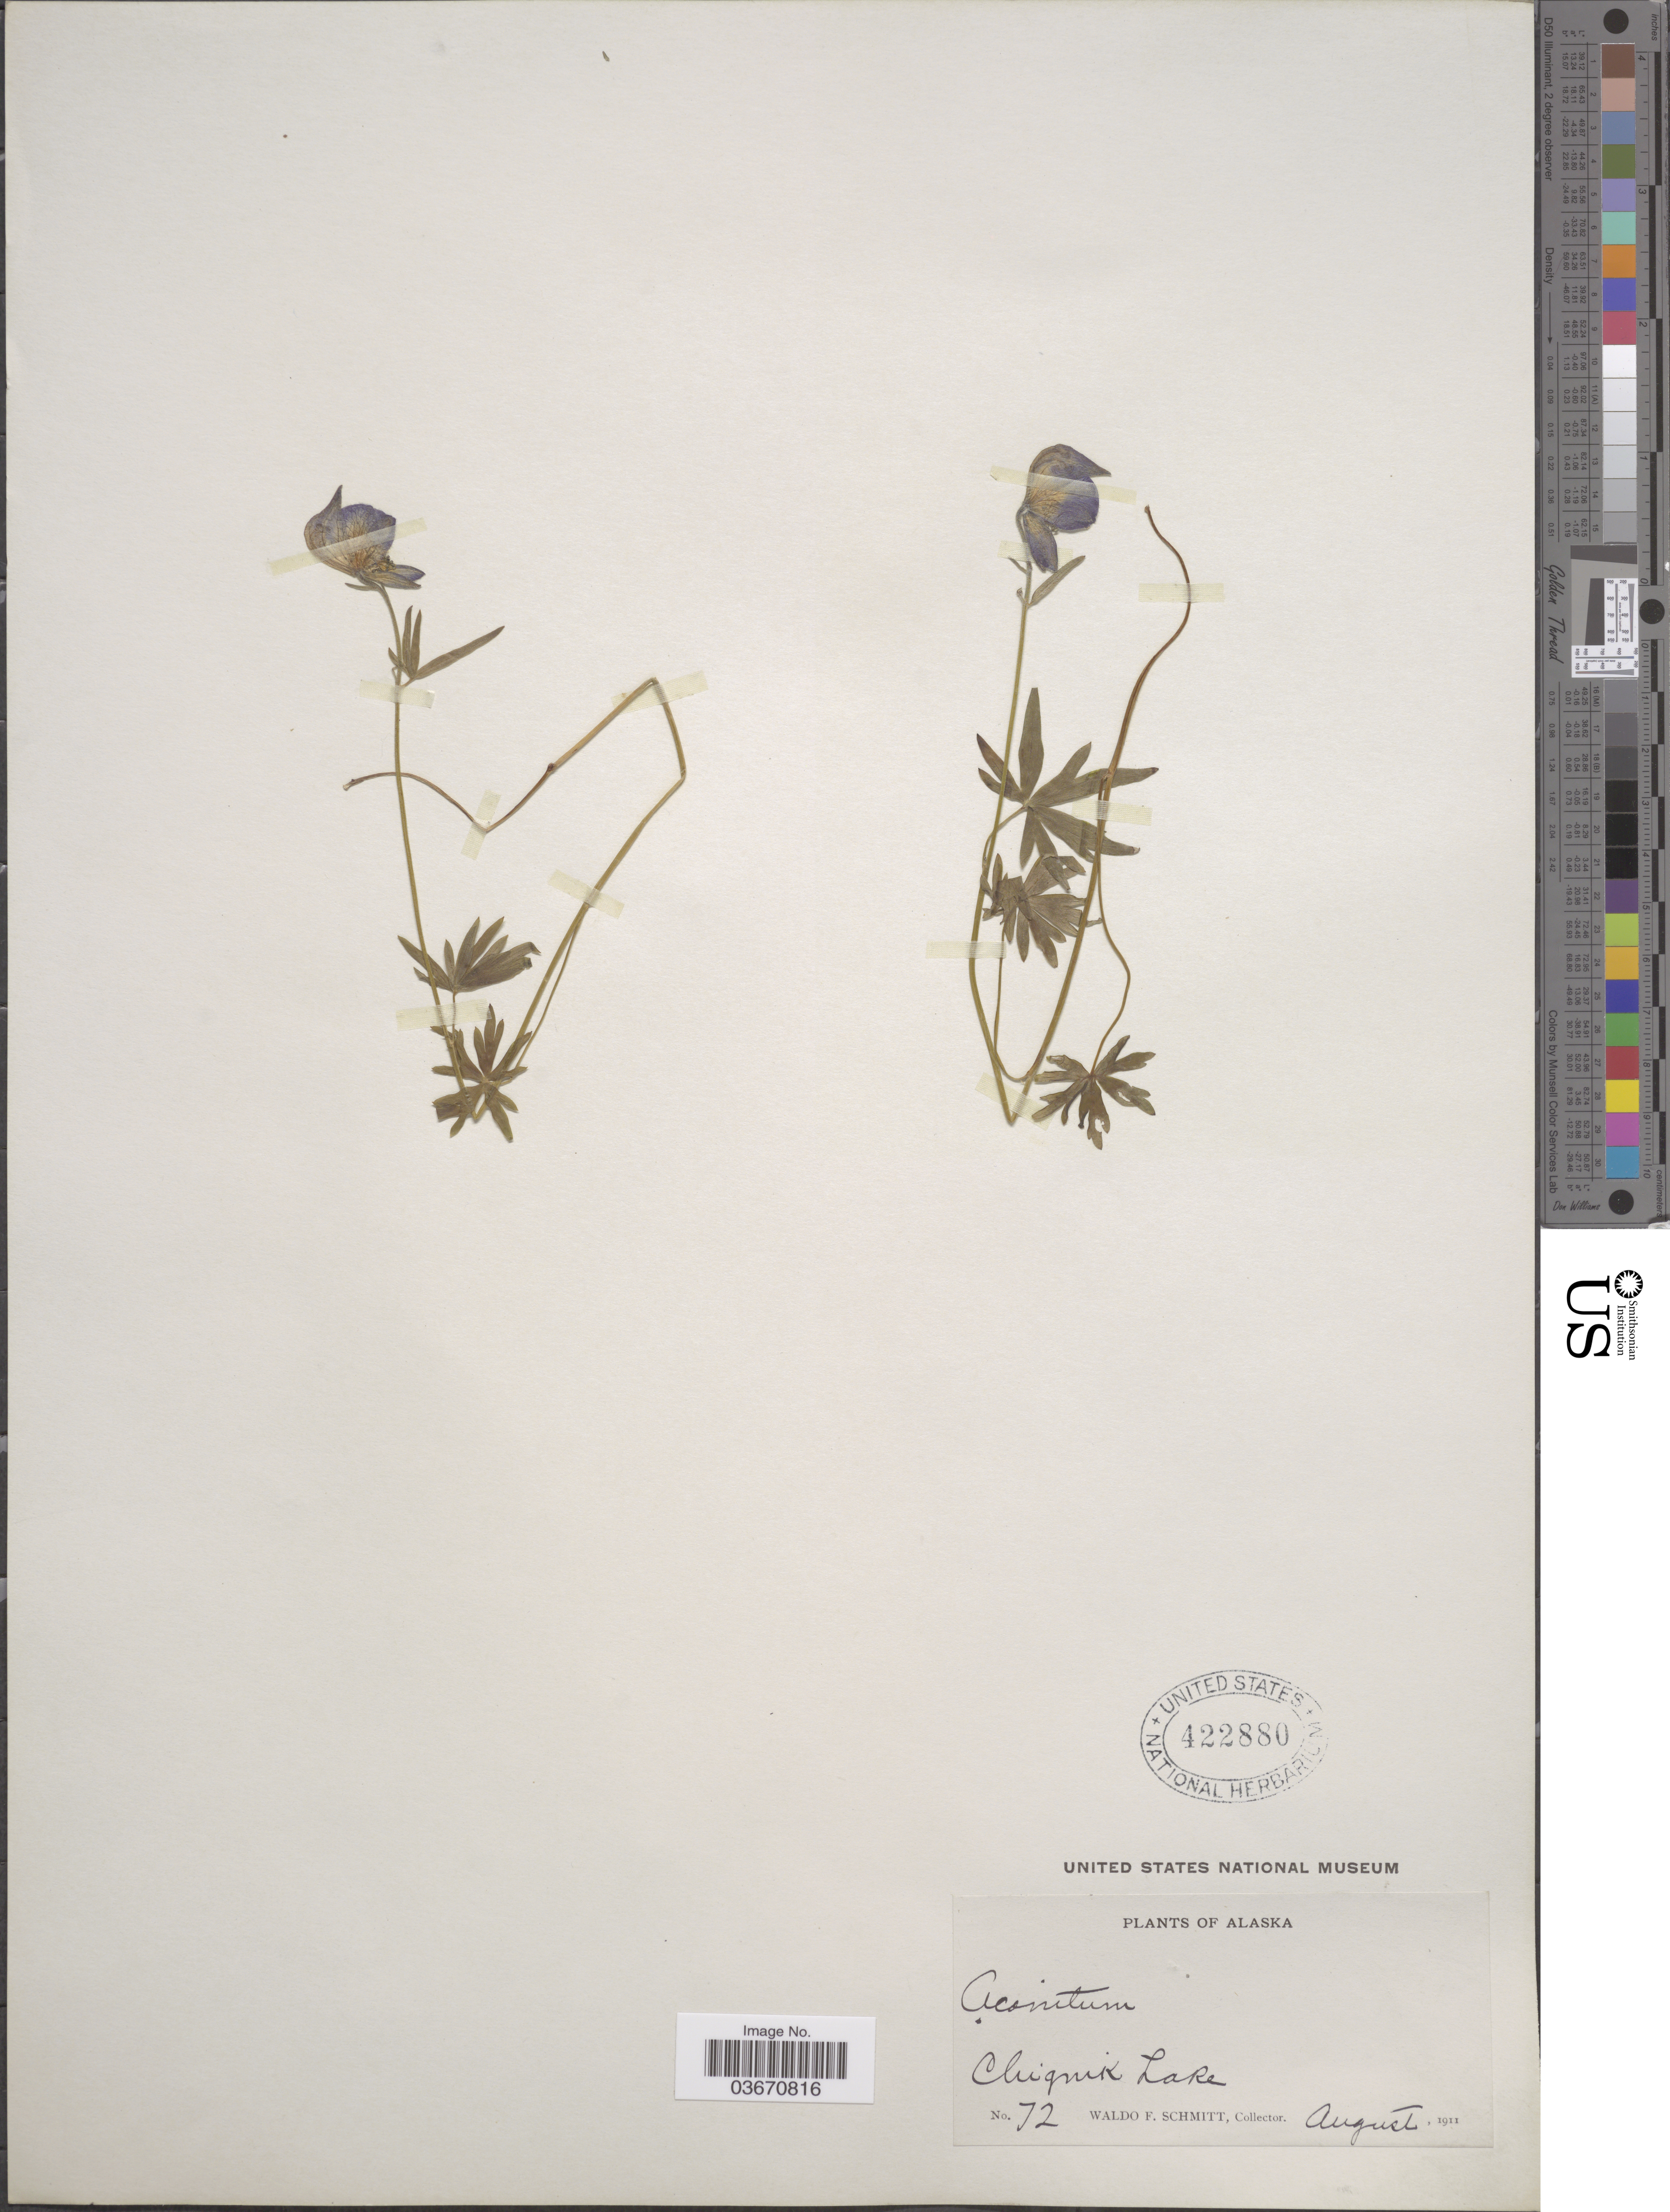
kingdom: Plantae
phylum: Tracheophyta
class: Magnoliopsida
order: Ranunculales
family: Ranunculaceae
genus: Aconitum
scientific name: Aconitum delphinifolium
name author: DC.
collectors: W. F. Schmitt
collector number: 72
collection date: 1911-08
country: United States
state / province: Alaska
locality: Chignik Lake.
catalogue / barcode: US 422880